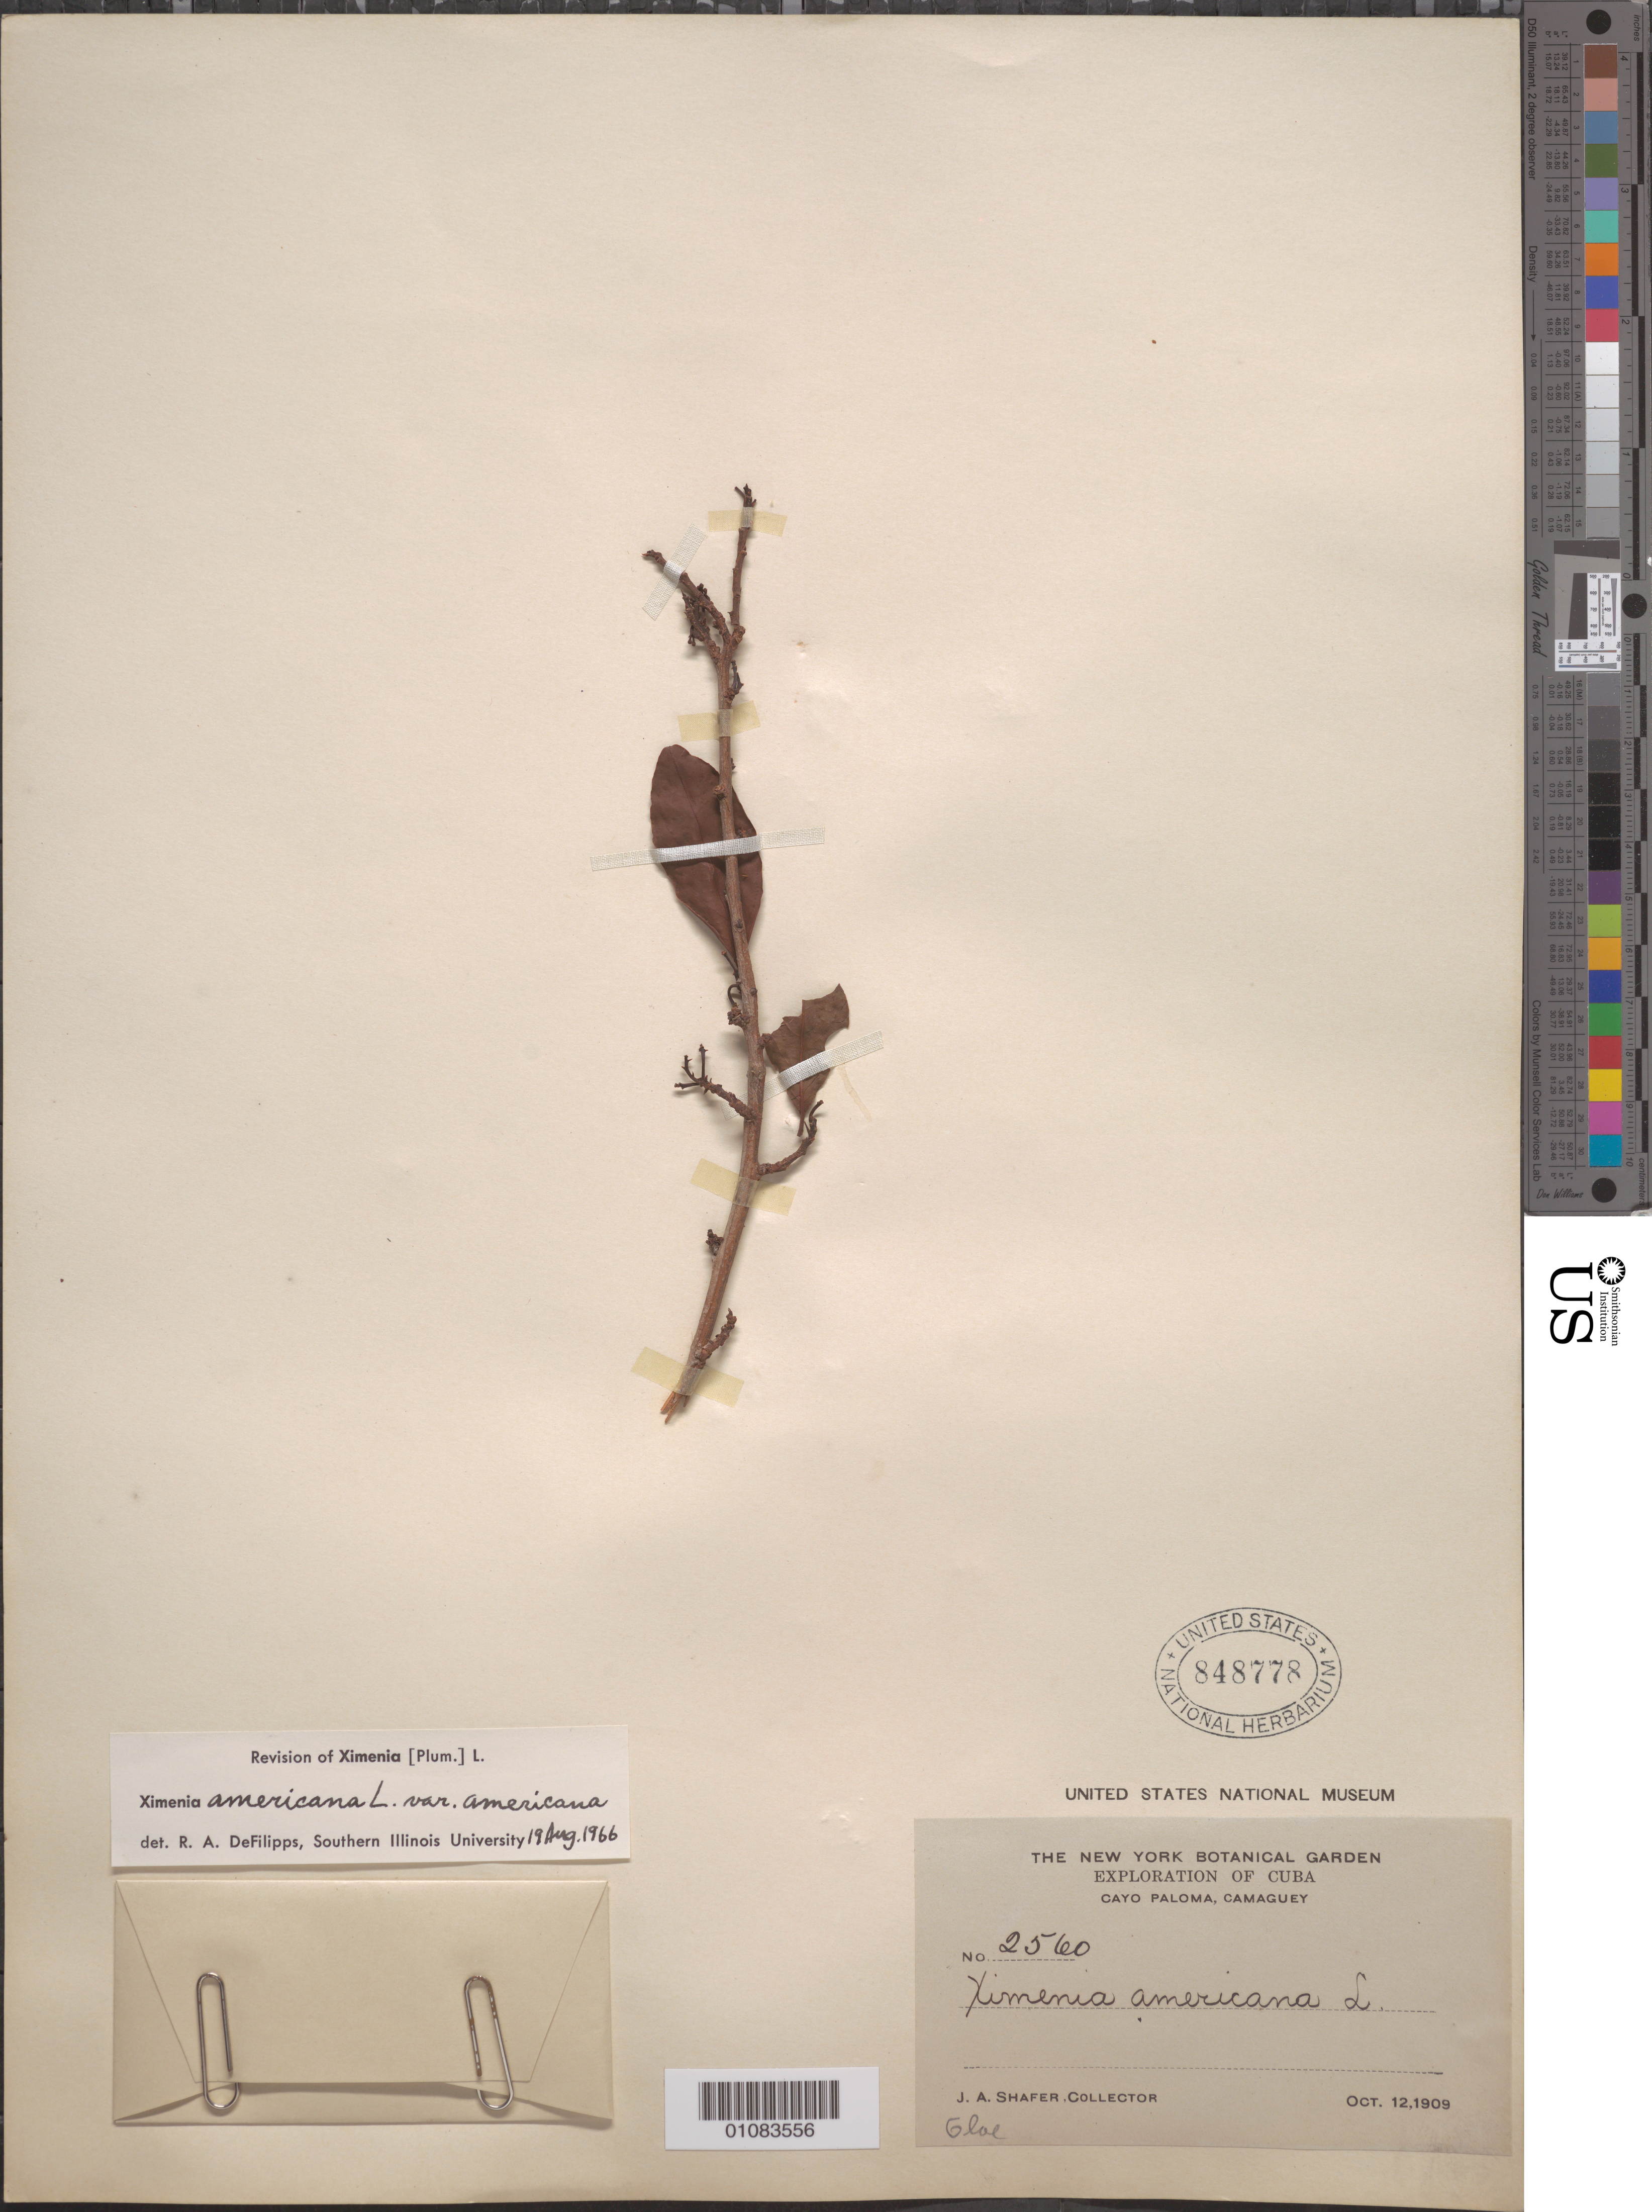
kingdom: Plantae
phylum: Tracheophyta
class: Magnoliopsida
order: Santalales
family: Ximeniaceae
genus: Ximenia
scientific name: Ximenia americana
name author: L.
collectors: J. A. Shafer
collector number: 2560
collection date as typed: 12 Oct 1909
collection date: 1909-10-12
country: Cuba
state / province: Camagüey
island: Cuba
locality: Cayo Paloma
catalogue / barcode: US 848778